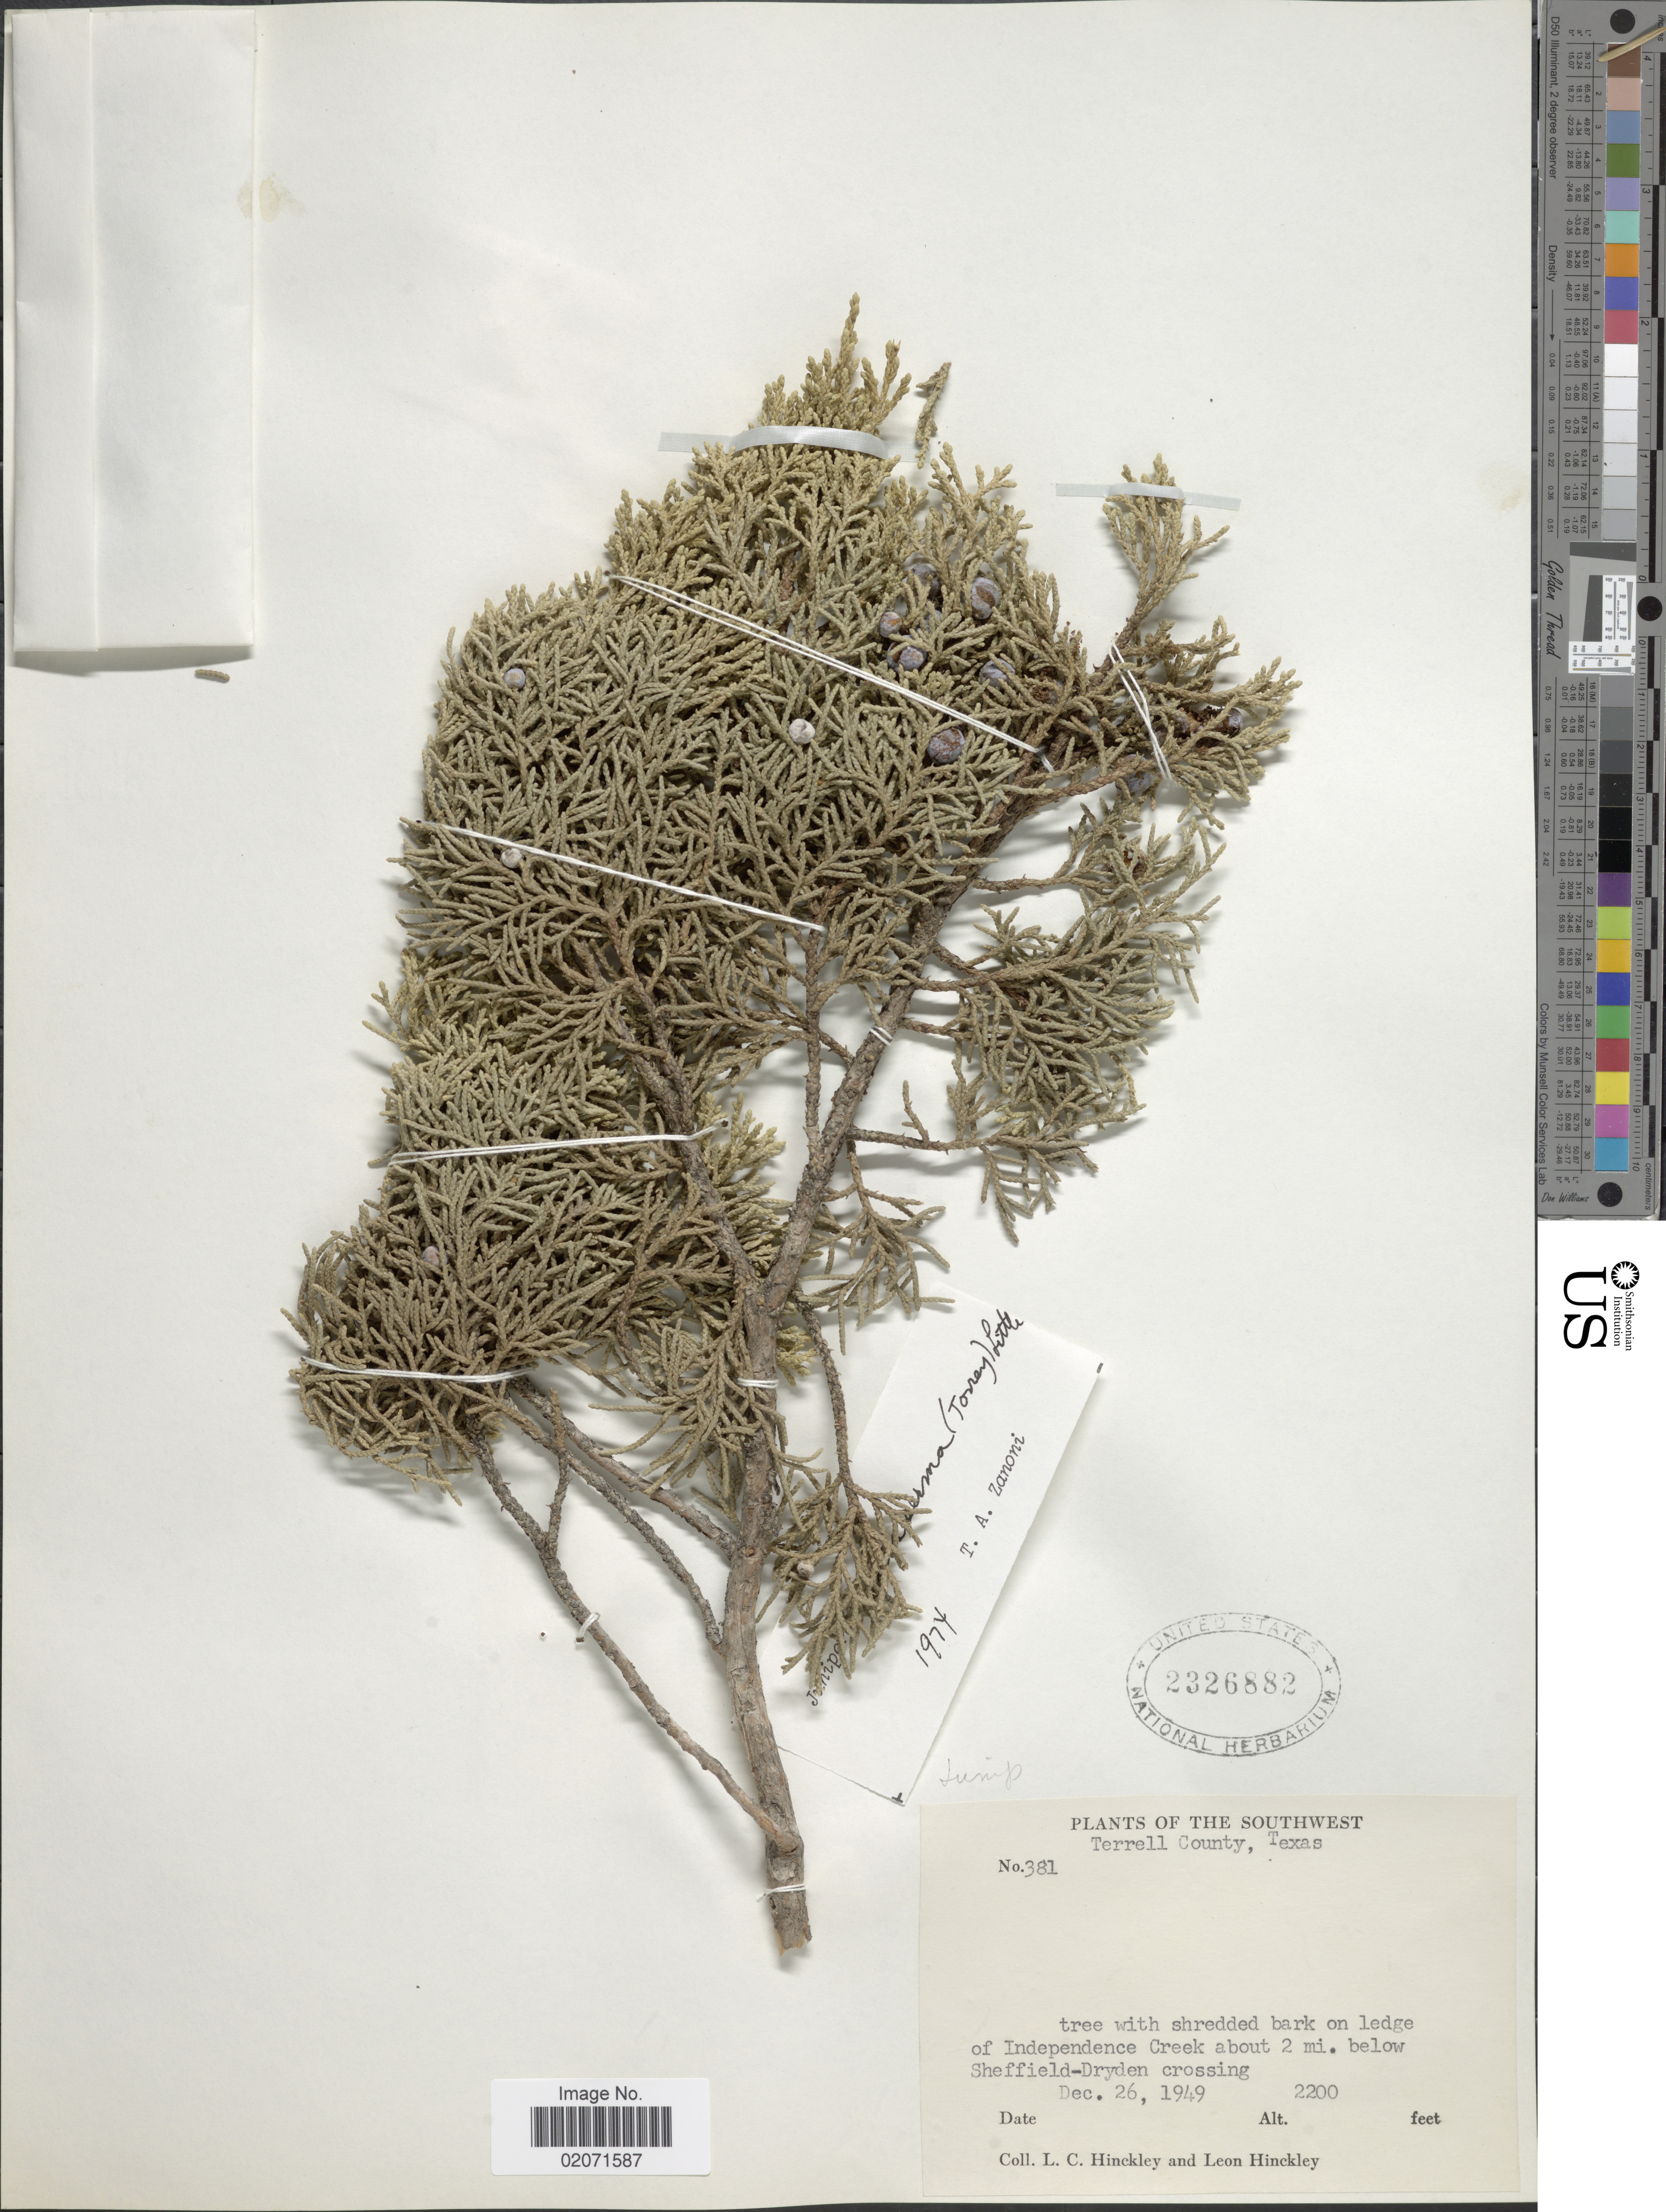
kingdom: Plantae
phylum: Tracheophyta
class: Pinopsida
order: Pinales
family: Cupressaceae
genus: Juniperus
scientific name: Juniperus osteosperma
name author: (Torr.) Little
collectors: L. Hinckley & L. Hinckley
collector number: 381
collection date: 1949-12-26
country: United States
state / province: Texas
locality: The southwest, Terrall County, on ledge of Independence Creek about 2 mi. below Sheffield- Dryden crossing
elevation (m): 671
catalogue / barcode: US 2326882